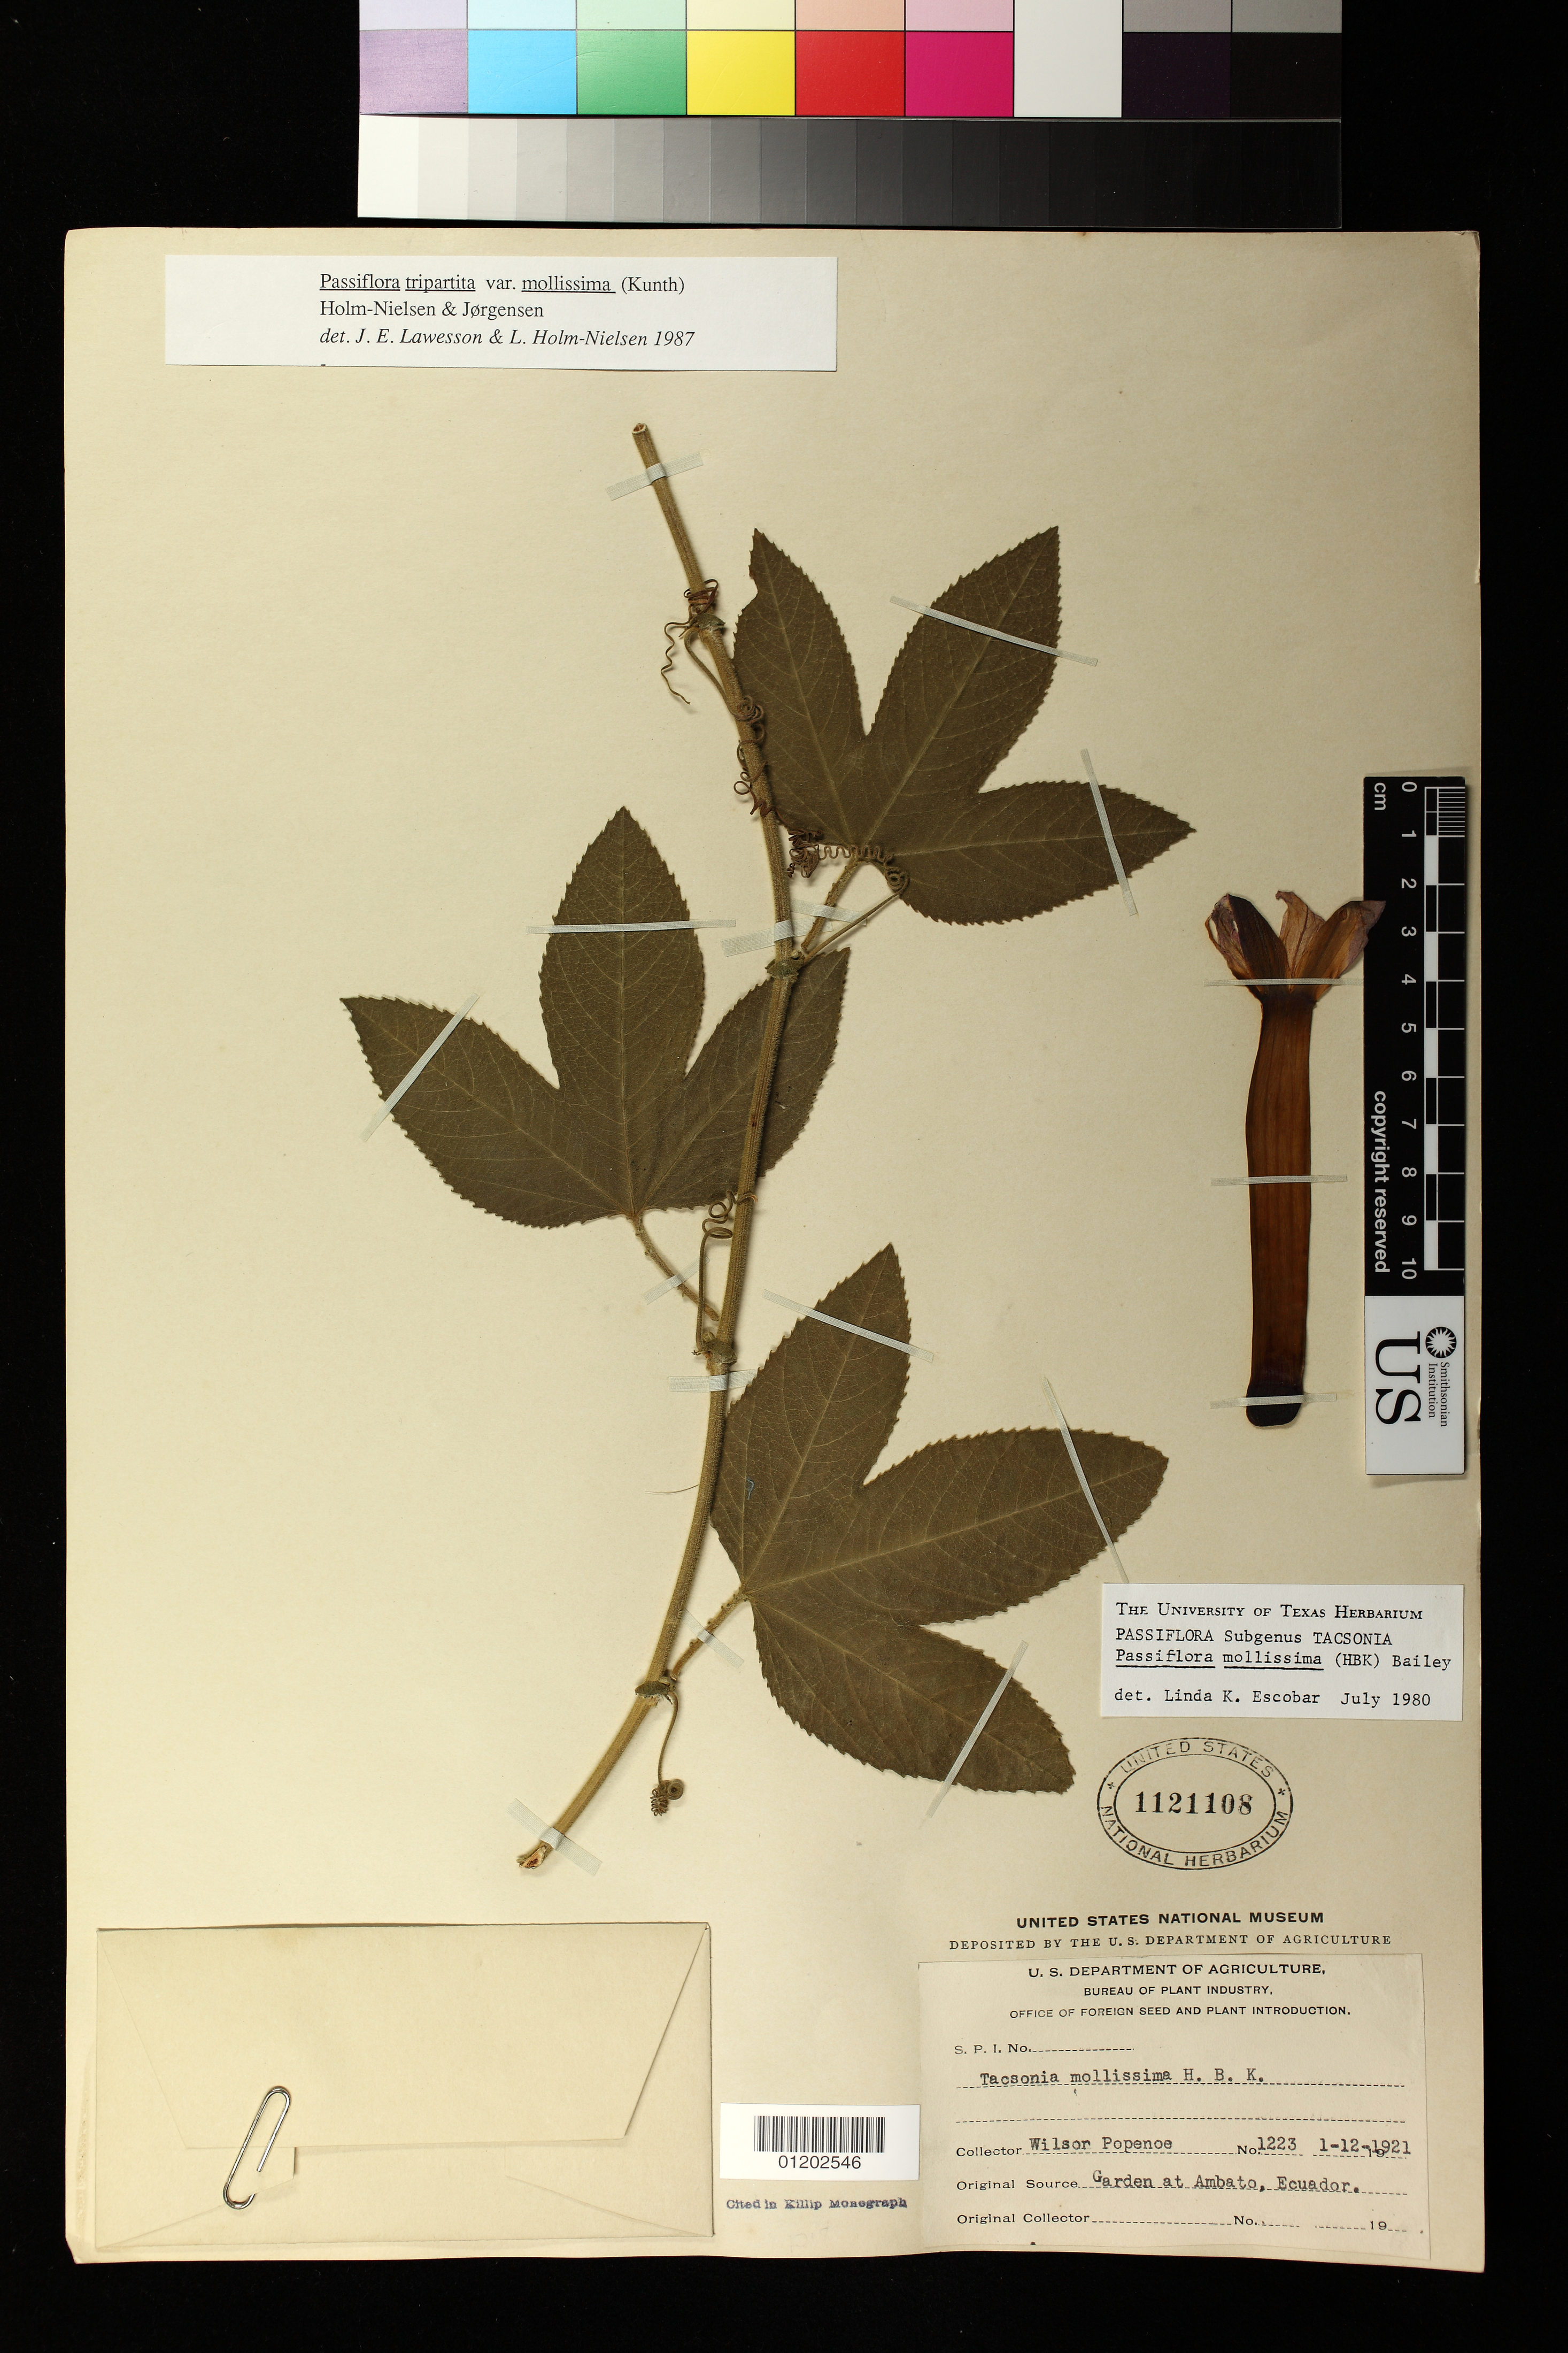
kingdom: Plantae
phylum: Tracheophyta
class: Magnoliopsida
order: Malpighiales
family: Passifloraceae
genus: Passiflora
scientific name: Passiflora mollissima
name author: (Kunth) L.H. Bailey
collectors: W. Popenoe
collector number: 1223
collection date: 1921-12-01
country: Ecuador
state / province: Tungurahua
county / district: Ambato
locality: Garden at Ambato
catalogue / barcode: US 1121108